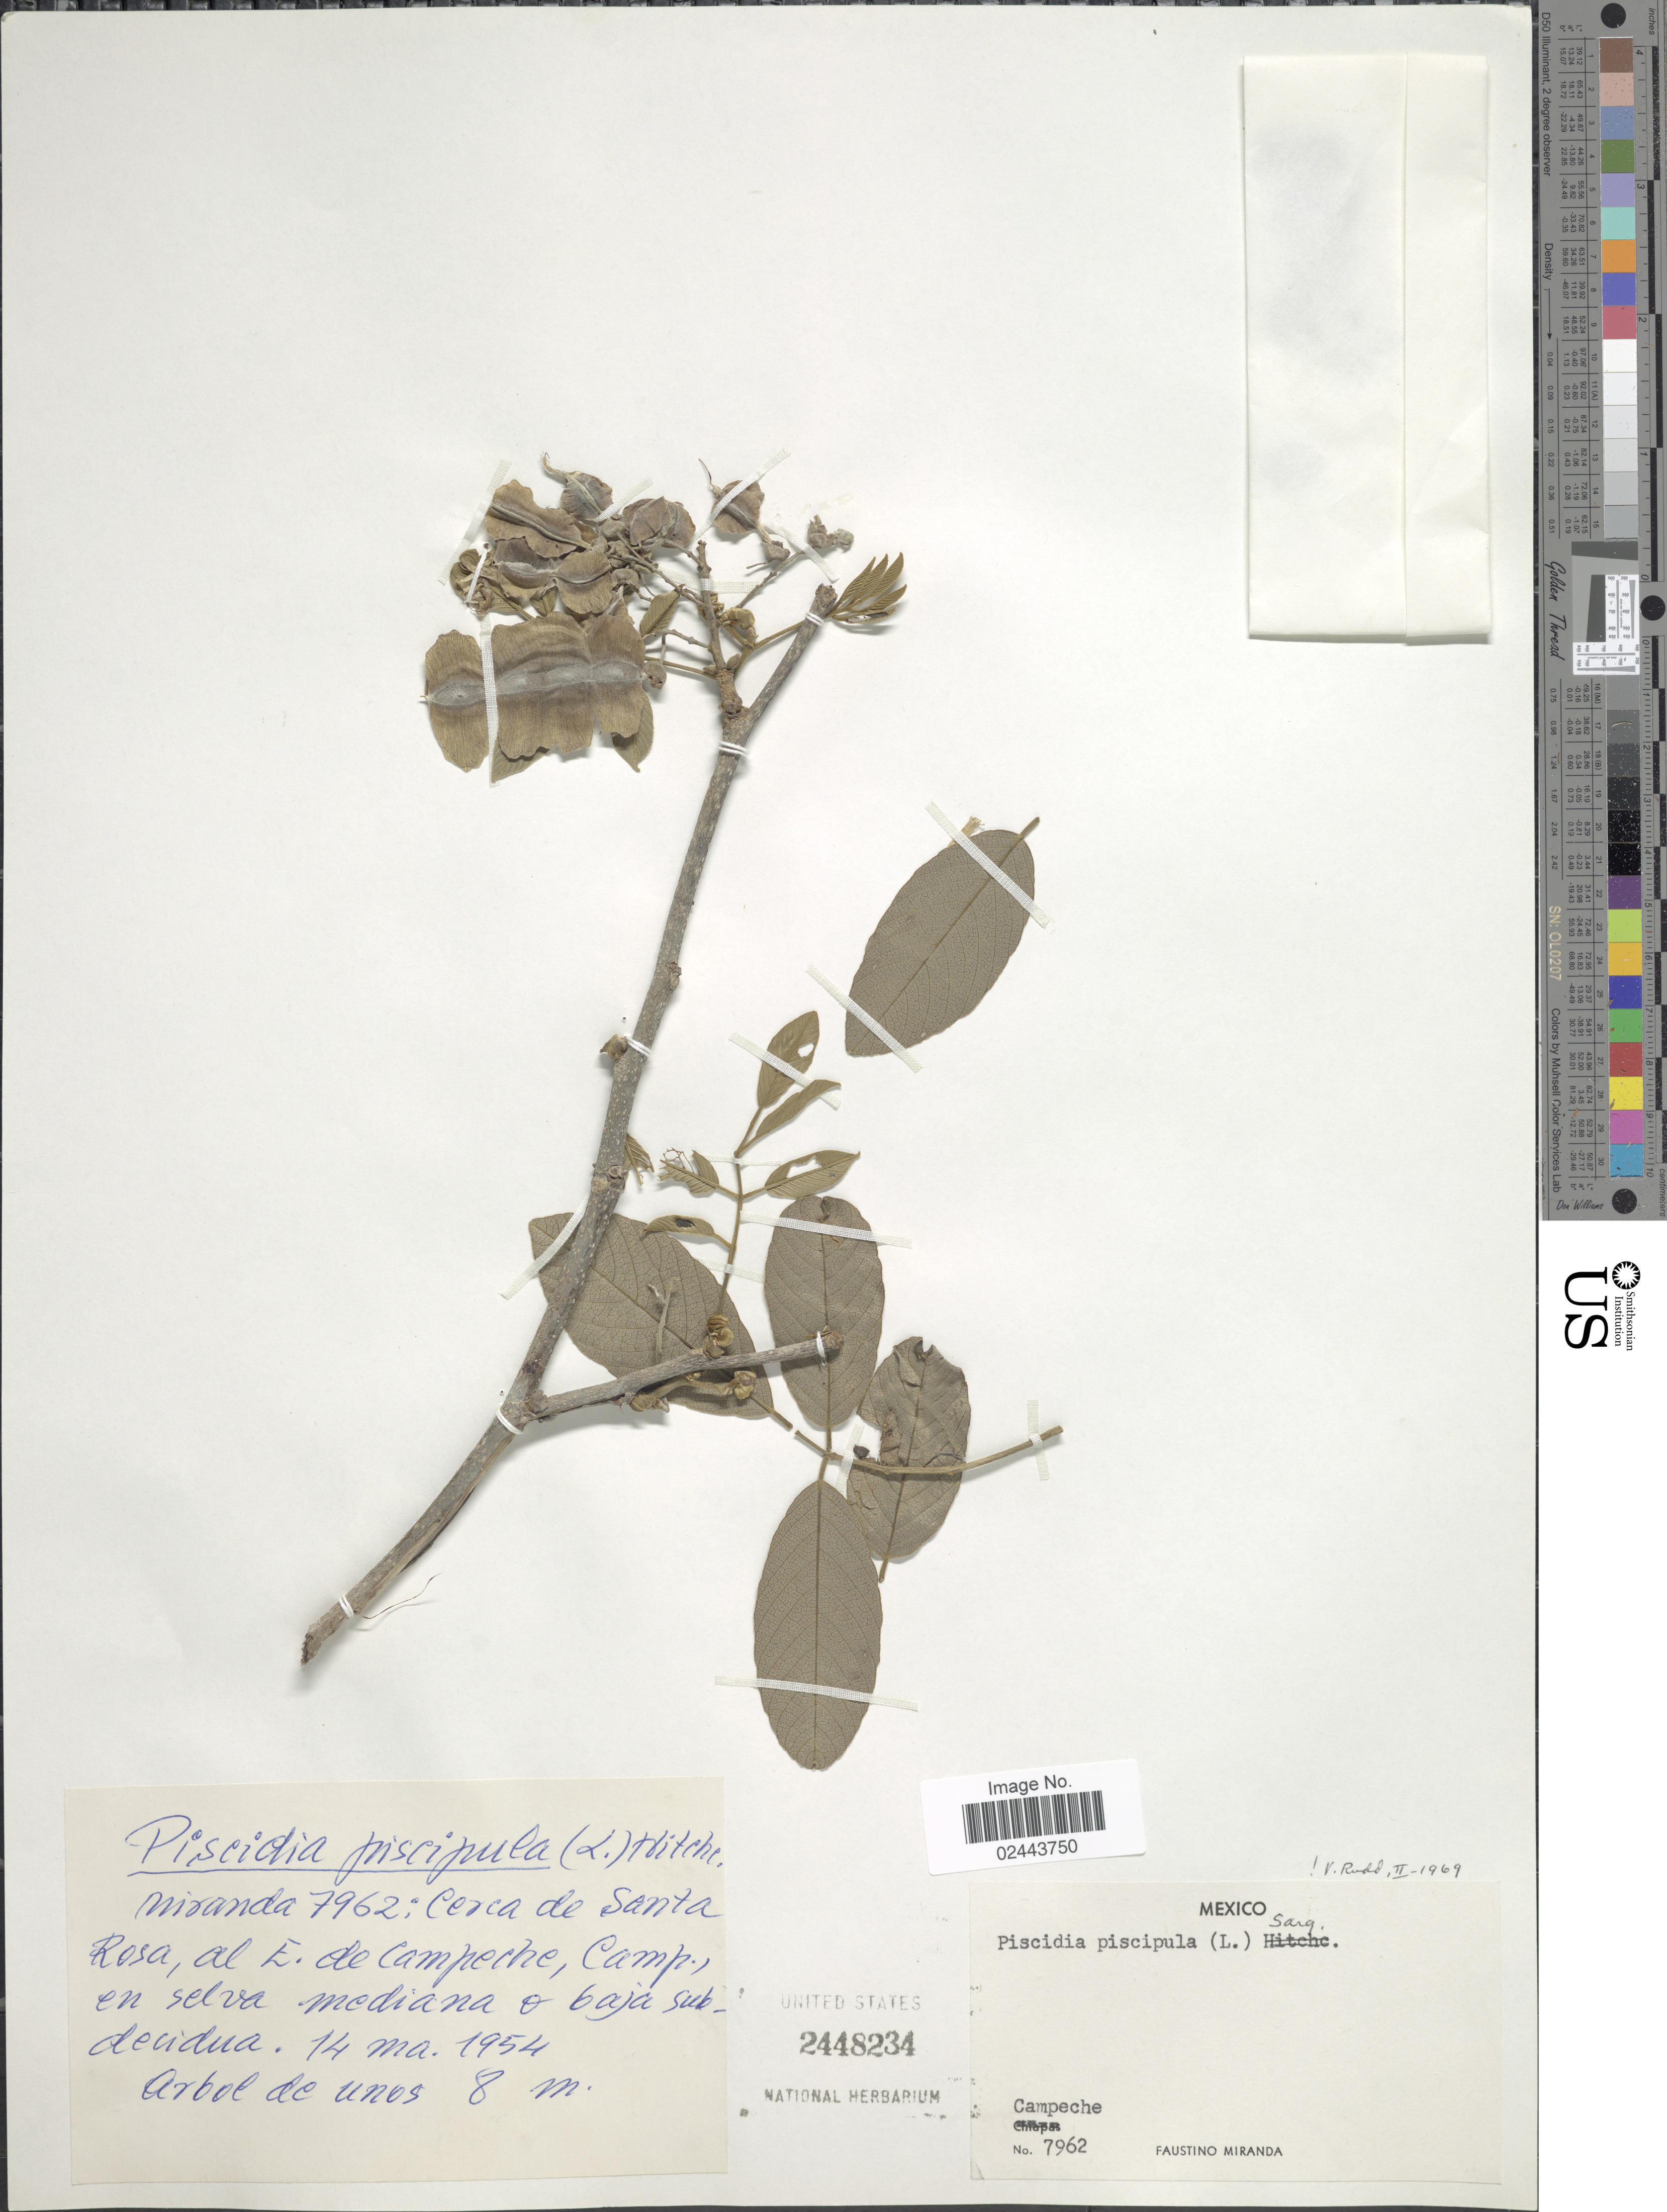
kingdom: Plantae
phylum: Tracheophyta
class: Magnoliopsida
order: Fabales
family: Fabaceae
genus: Piscidia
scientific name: Piscidia piscipula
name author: (L.) Sarg.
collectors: F. Miranda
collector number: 7962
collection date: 1954-03-14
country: Mexico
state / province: Campeche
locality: Cerca de Santa Rosa, al E. de Campeche, Camp.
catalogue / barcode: US 2448234